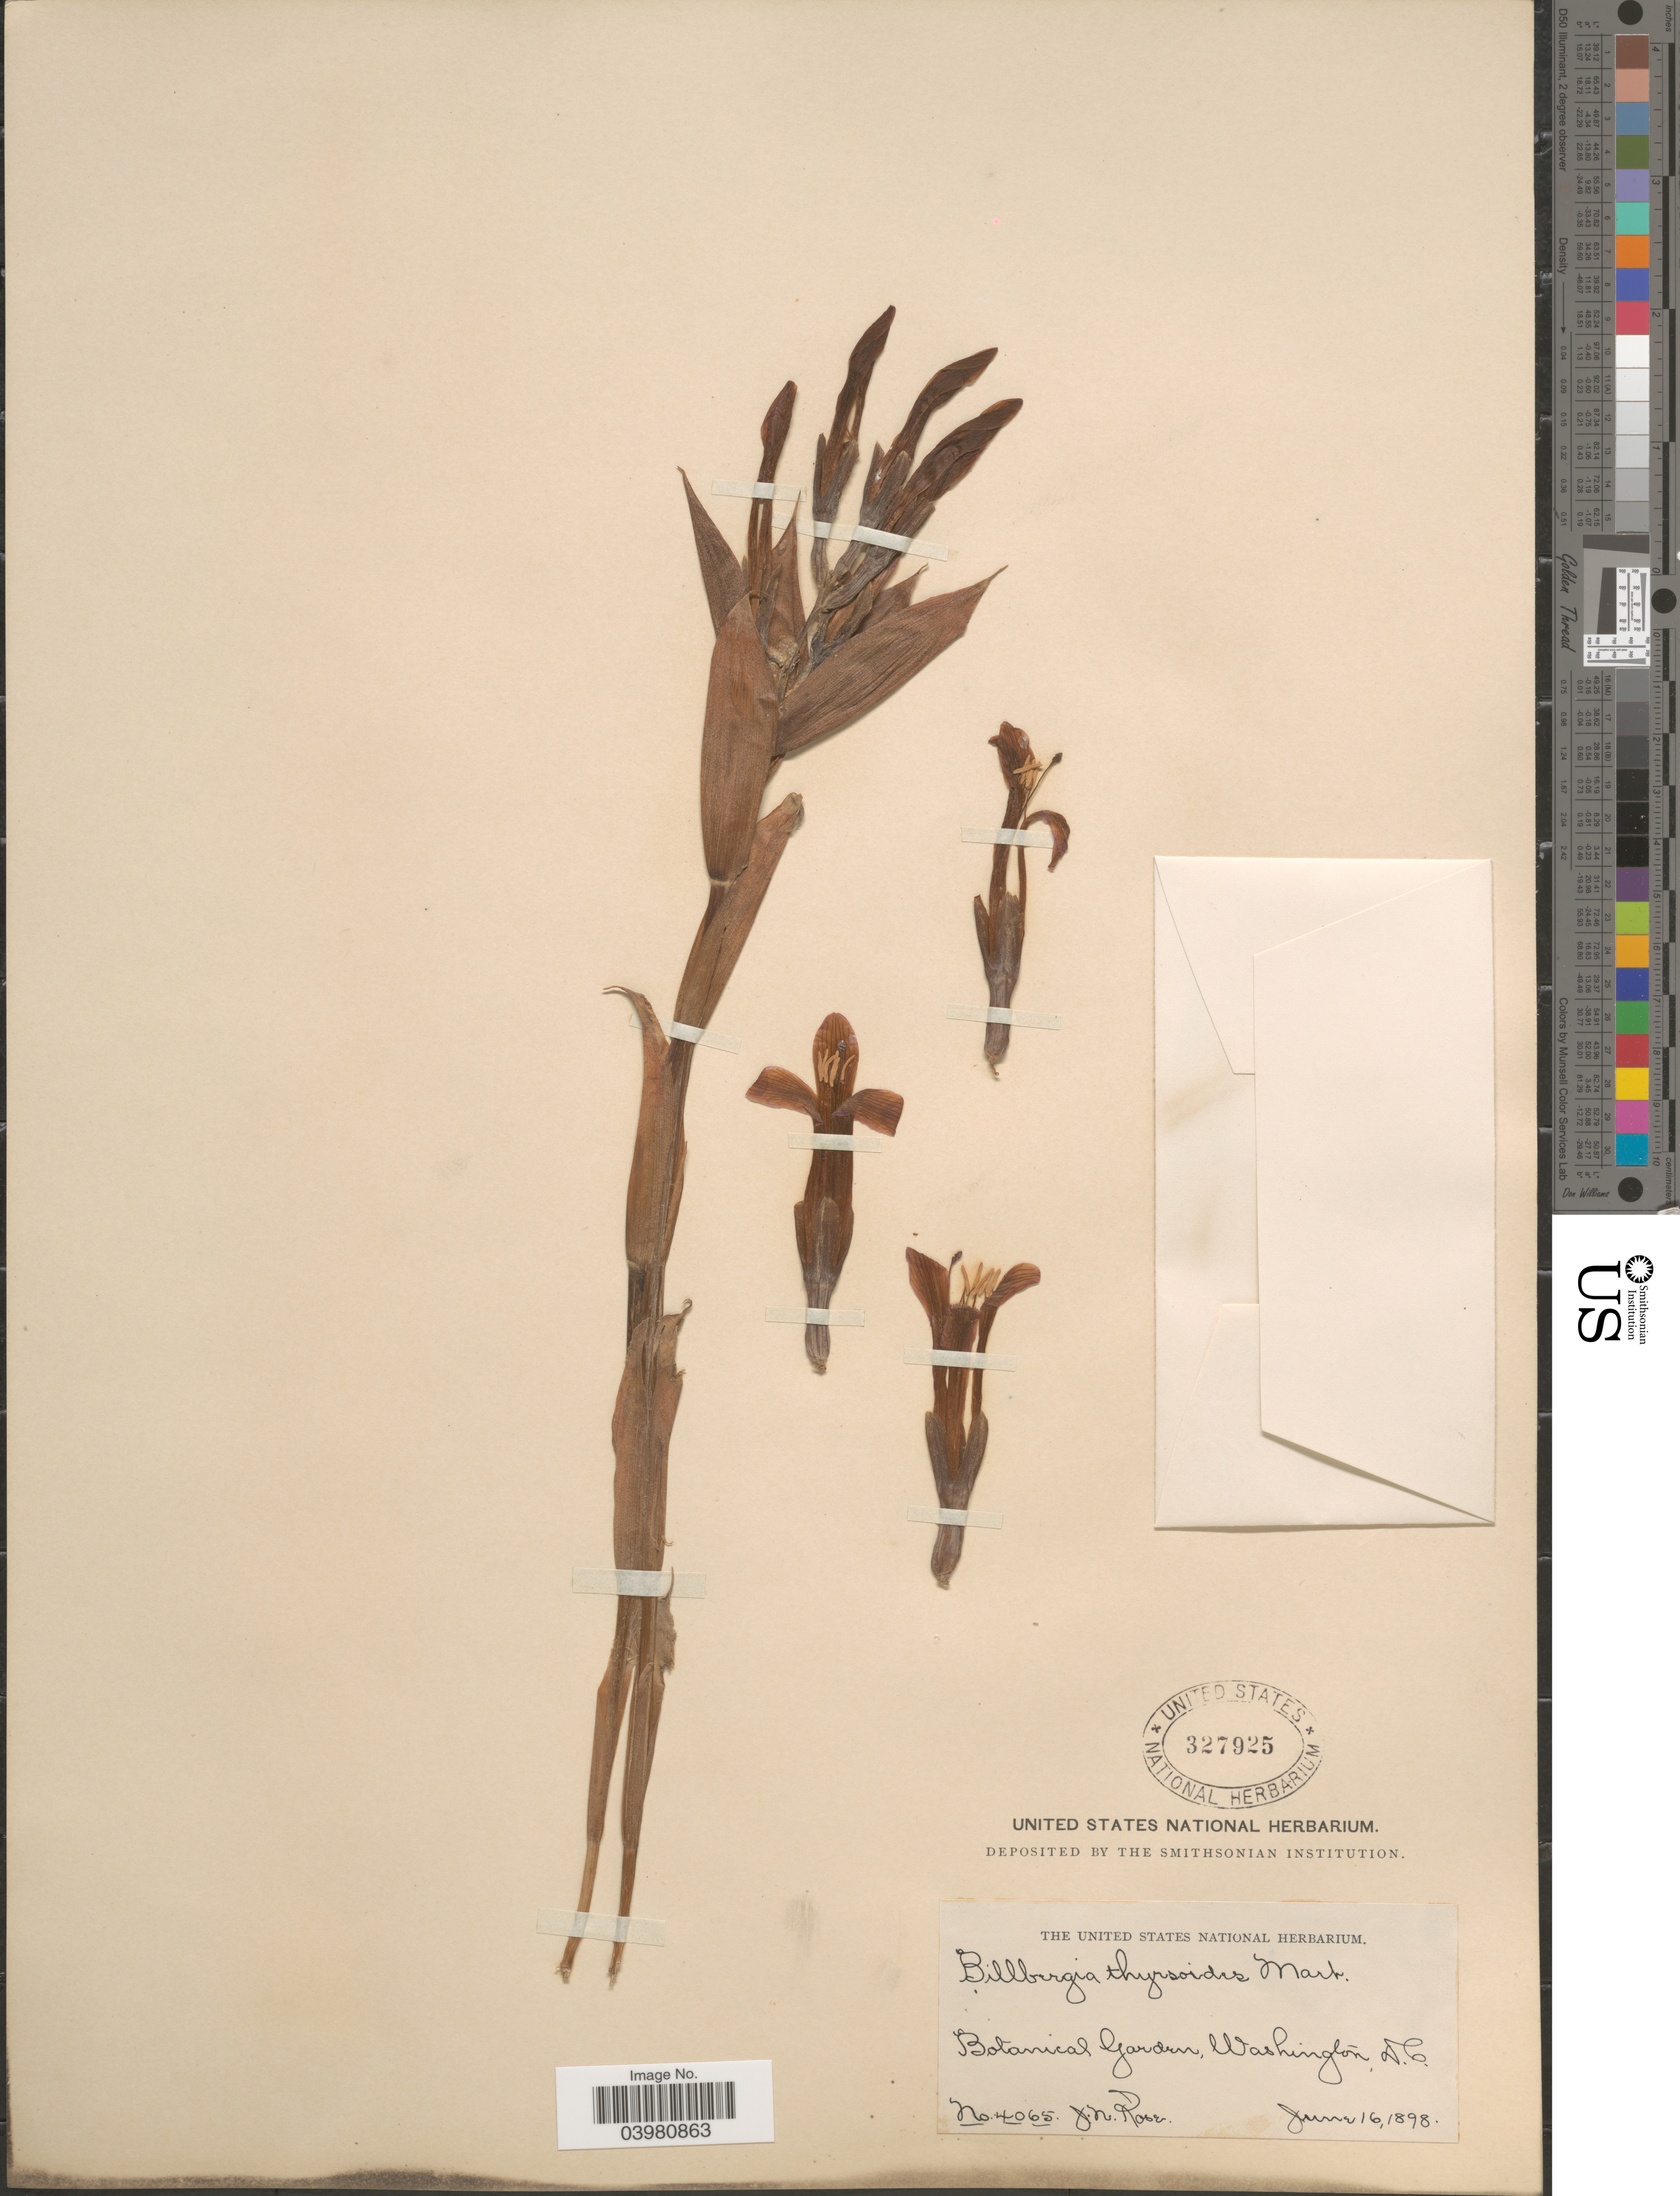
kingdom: Plantae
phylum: Tracheophyta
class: Liliopsida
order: Poales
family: Bromeliaceae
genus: Billbergia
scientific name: Billbergia thyrsoidea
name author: Mart. ex Schult. & Schult. f.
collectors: J. N. Rose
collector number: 4065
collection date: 1898-06-16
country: United States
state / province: District of Columbia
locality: Botanical Garden, Washington, D.C.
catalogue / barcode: US 327925